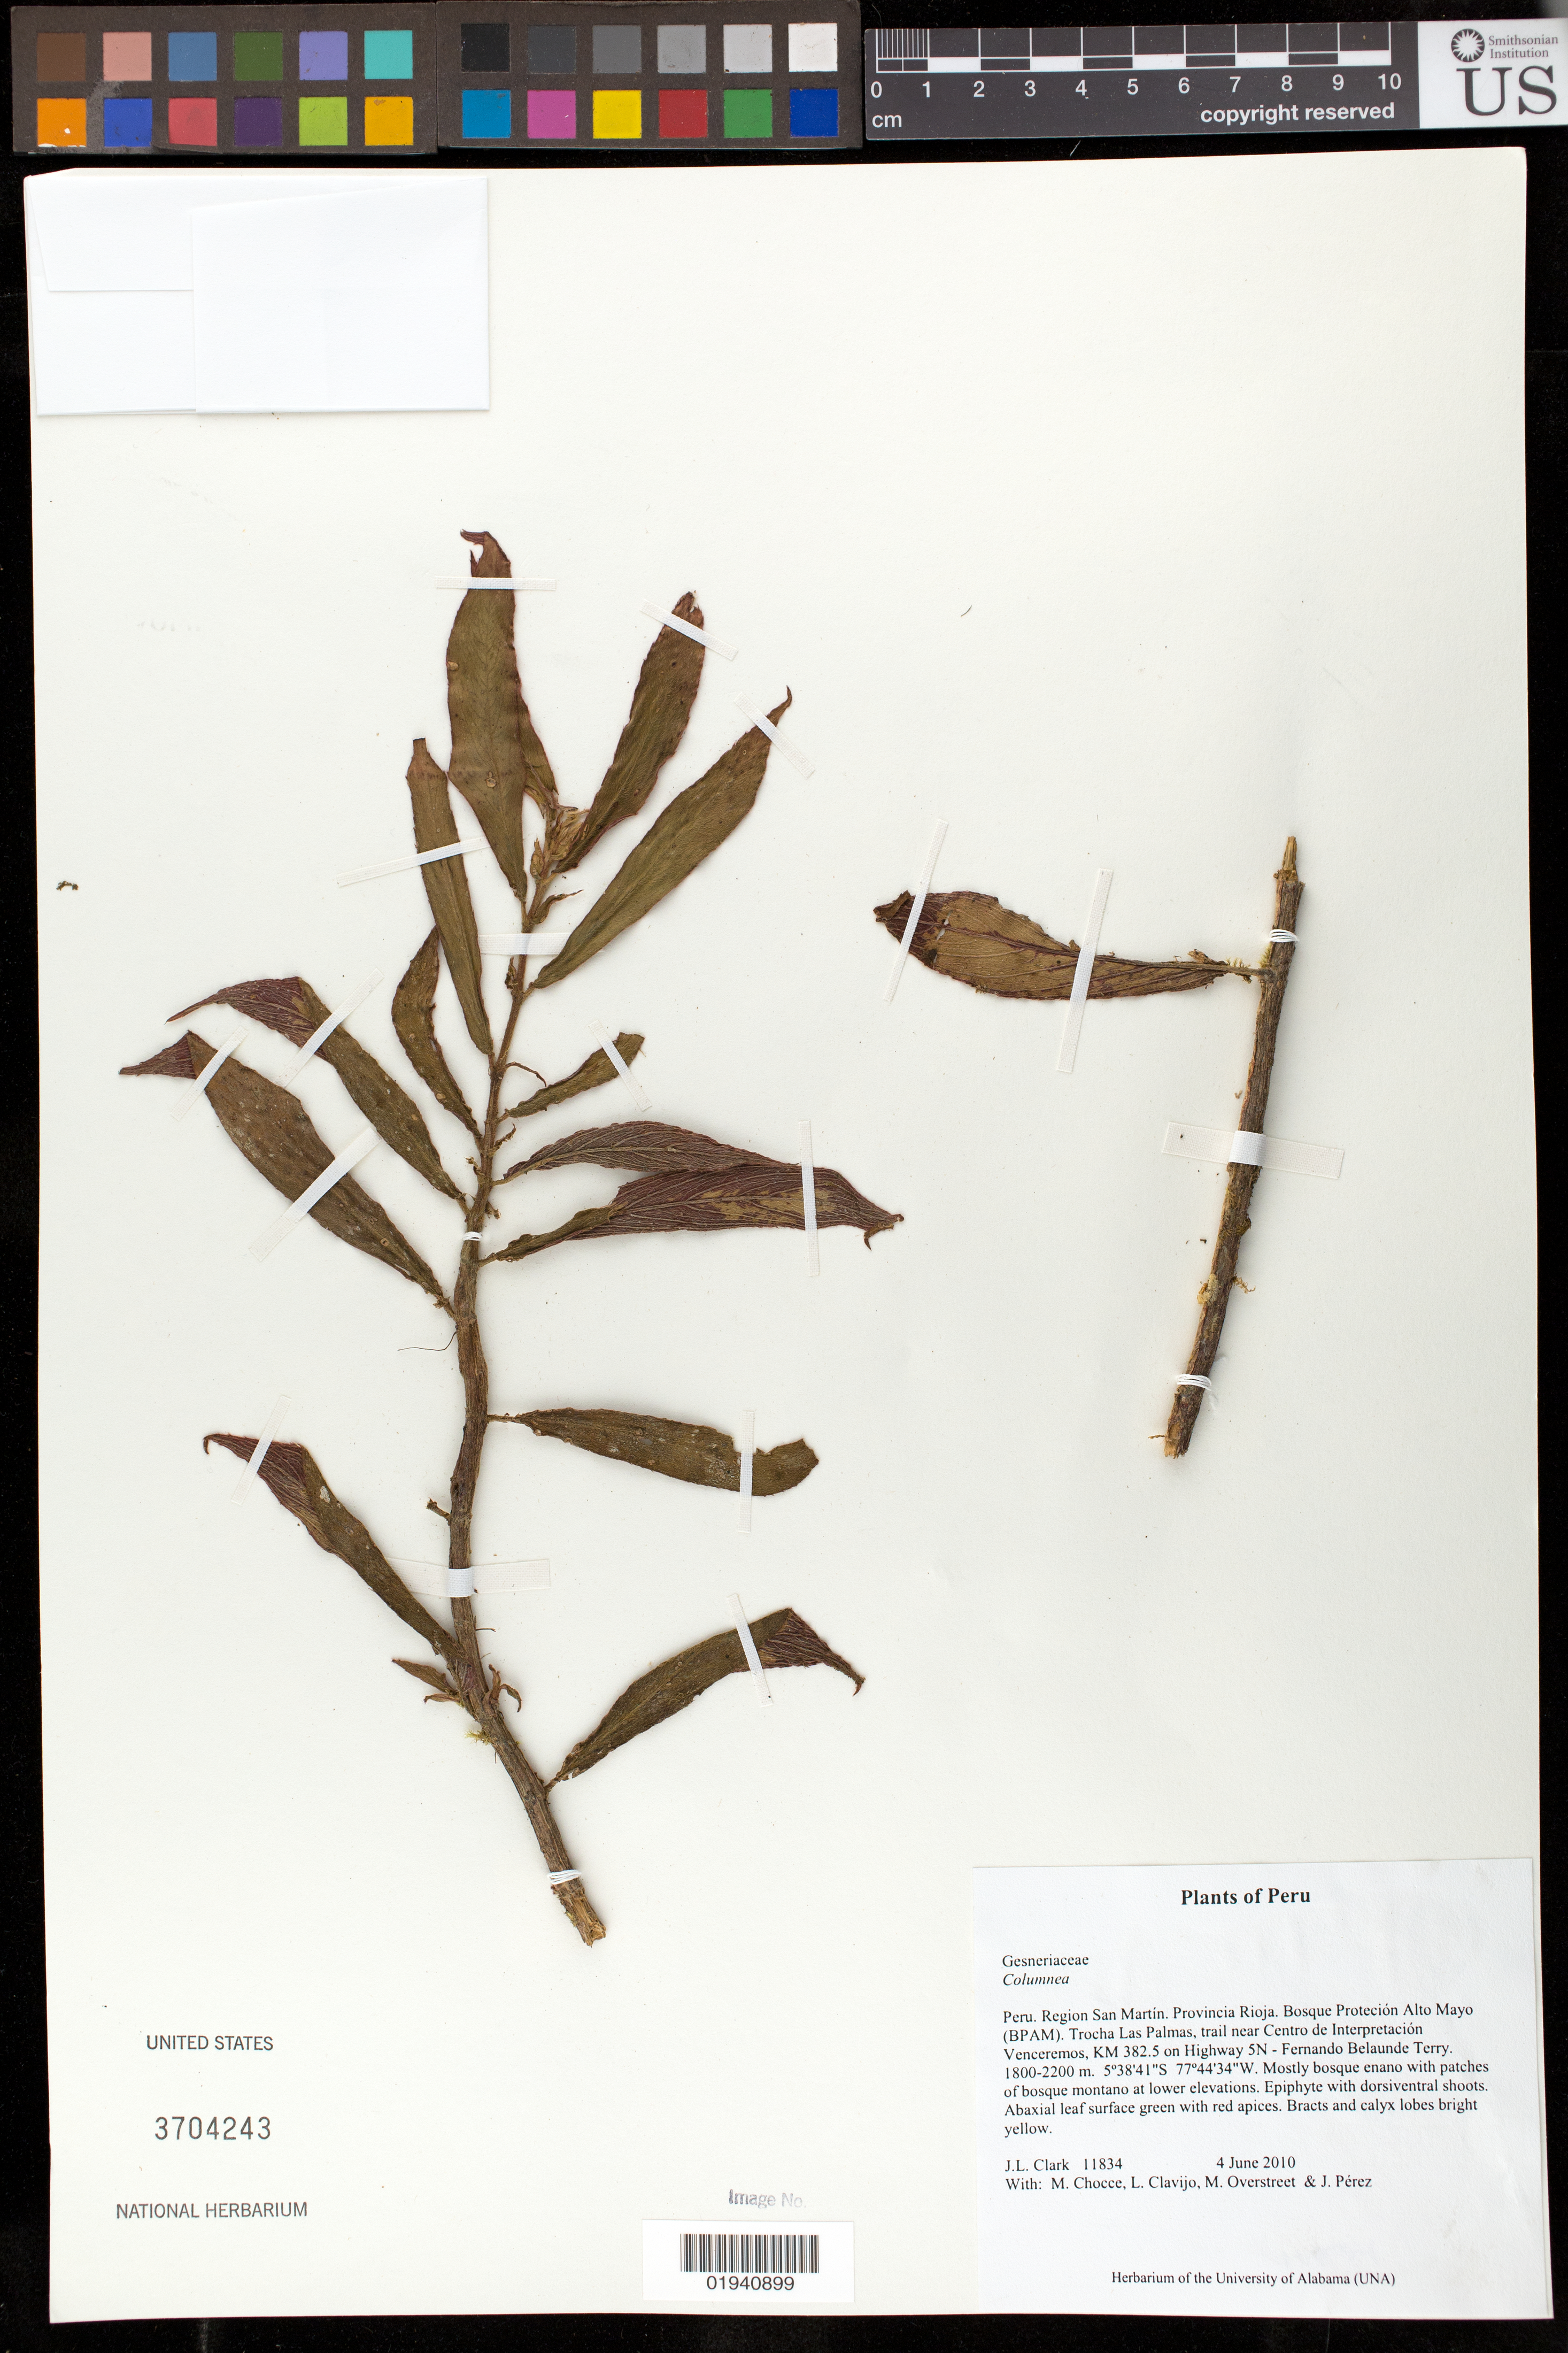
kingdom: Plantae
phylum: Tracheophyta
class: Magnoliopsida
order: Lamiales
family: Gesneriaceae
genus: Columnea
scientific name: Columnea sp.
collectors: J. L. Clark, M. Chocce, L. Clavijo, M. Overstreet & J. Perez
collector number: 11834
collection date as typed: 4 June 2010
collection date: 2010-06-04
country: Peru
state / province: San Martín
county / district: Rioja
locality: Bosque Protecion Alto Mayo (BPAM). Trocha Las Palmas, trail near Centro de Interpretacion Venceremos, KM 382.5 on Hwy 5N - Fernando Belaunde Terry.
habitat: Mostly bosque enano with patches of bosque montano at lower elevations.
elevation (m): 1800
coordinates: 5 38 41 S, 77 44 34 W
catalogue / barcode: US 3704243